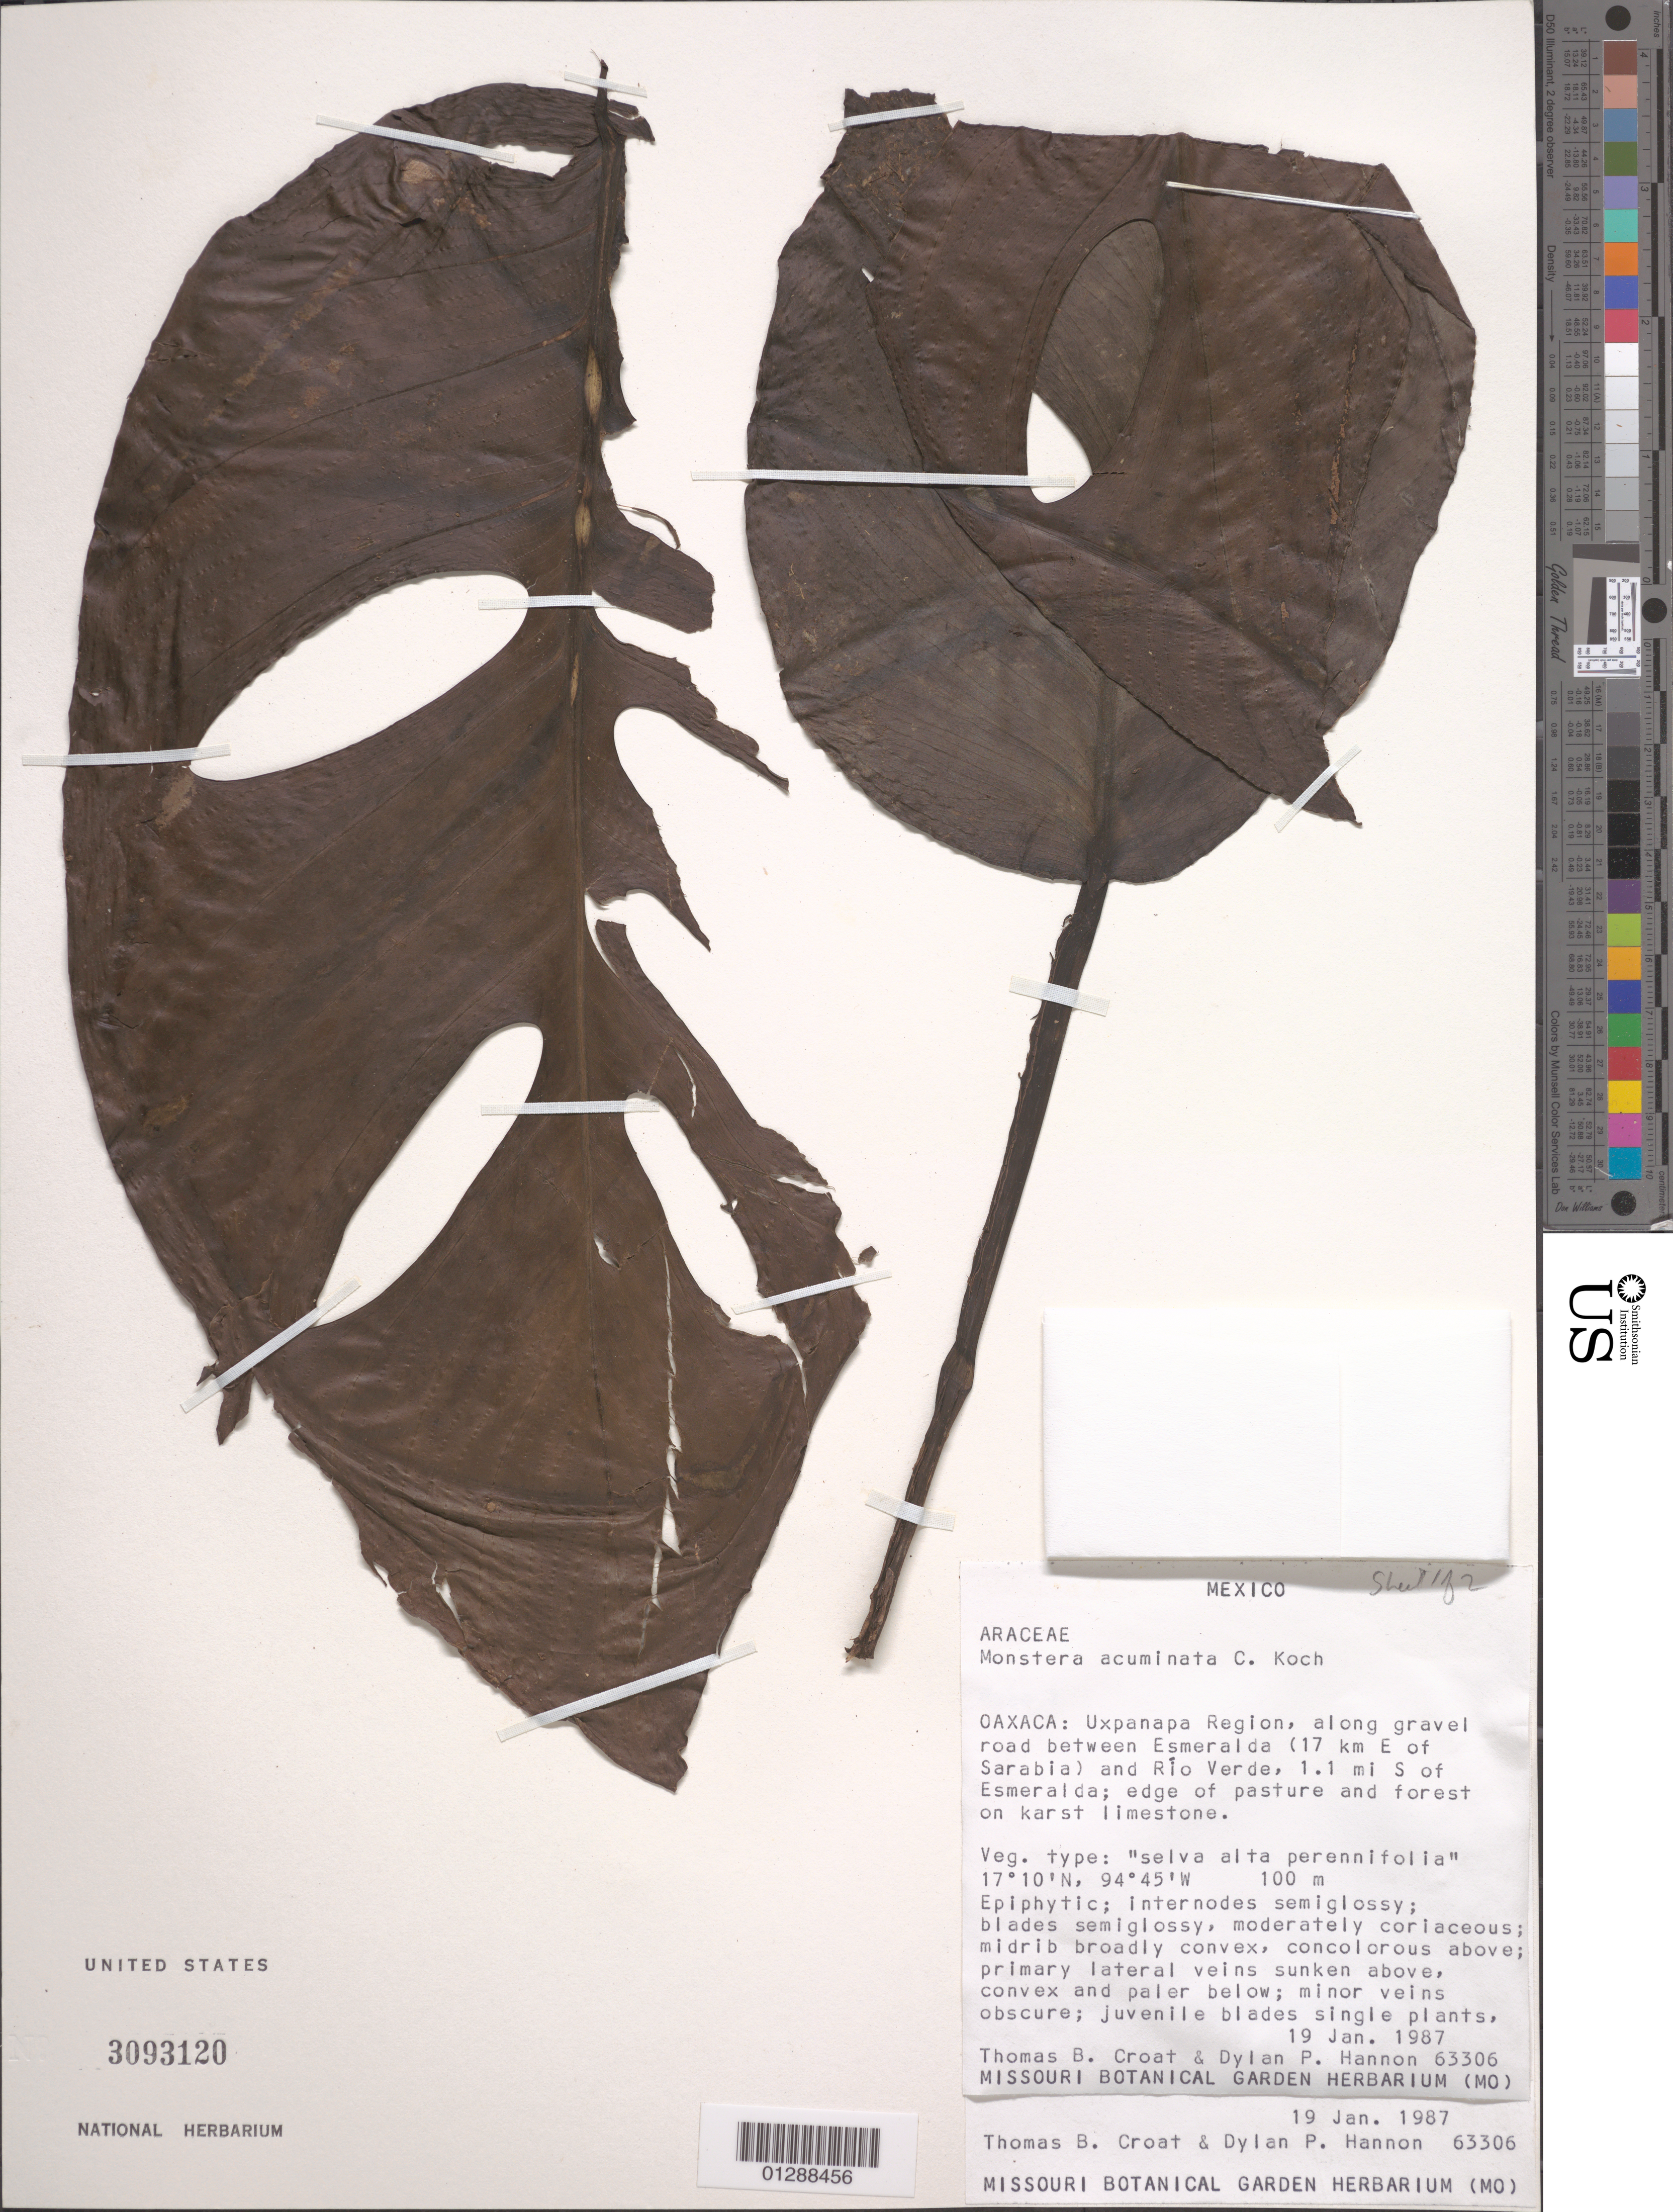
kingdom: Plantae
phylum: Tracheophyta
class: Liliopsida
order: Alismatales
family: Araceae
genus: Monstera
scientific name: Monstera acuminata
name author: K. Koch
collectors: T. B. Croat & D. Hannon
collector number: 63306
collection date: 1987-01-19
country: Mexico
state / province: Oaxaca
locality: Uxpanapa Region, along gravel road between Esmeralda (17 km E of Sarabia) and Río Verde, 1.1 mi S of Esmeralda.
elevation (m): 100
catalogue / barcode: US 3093120